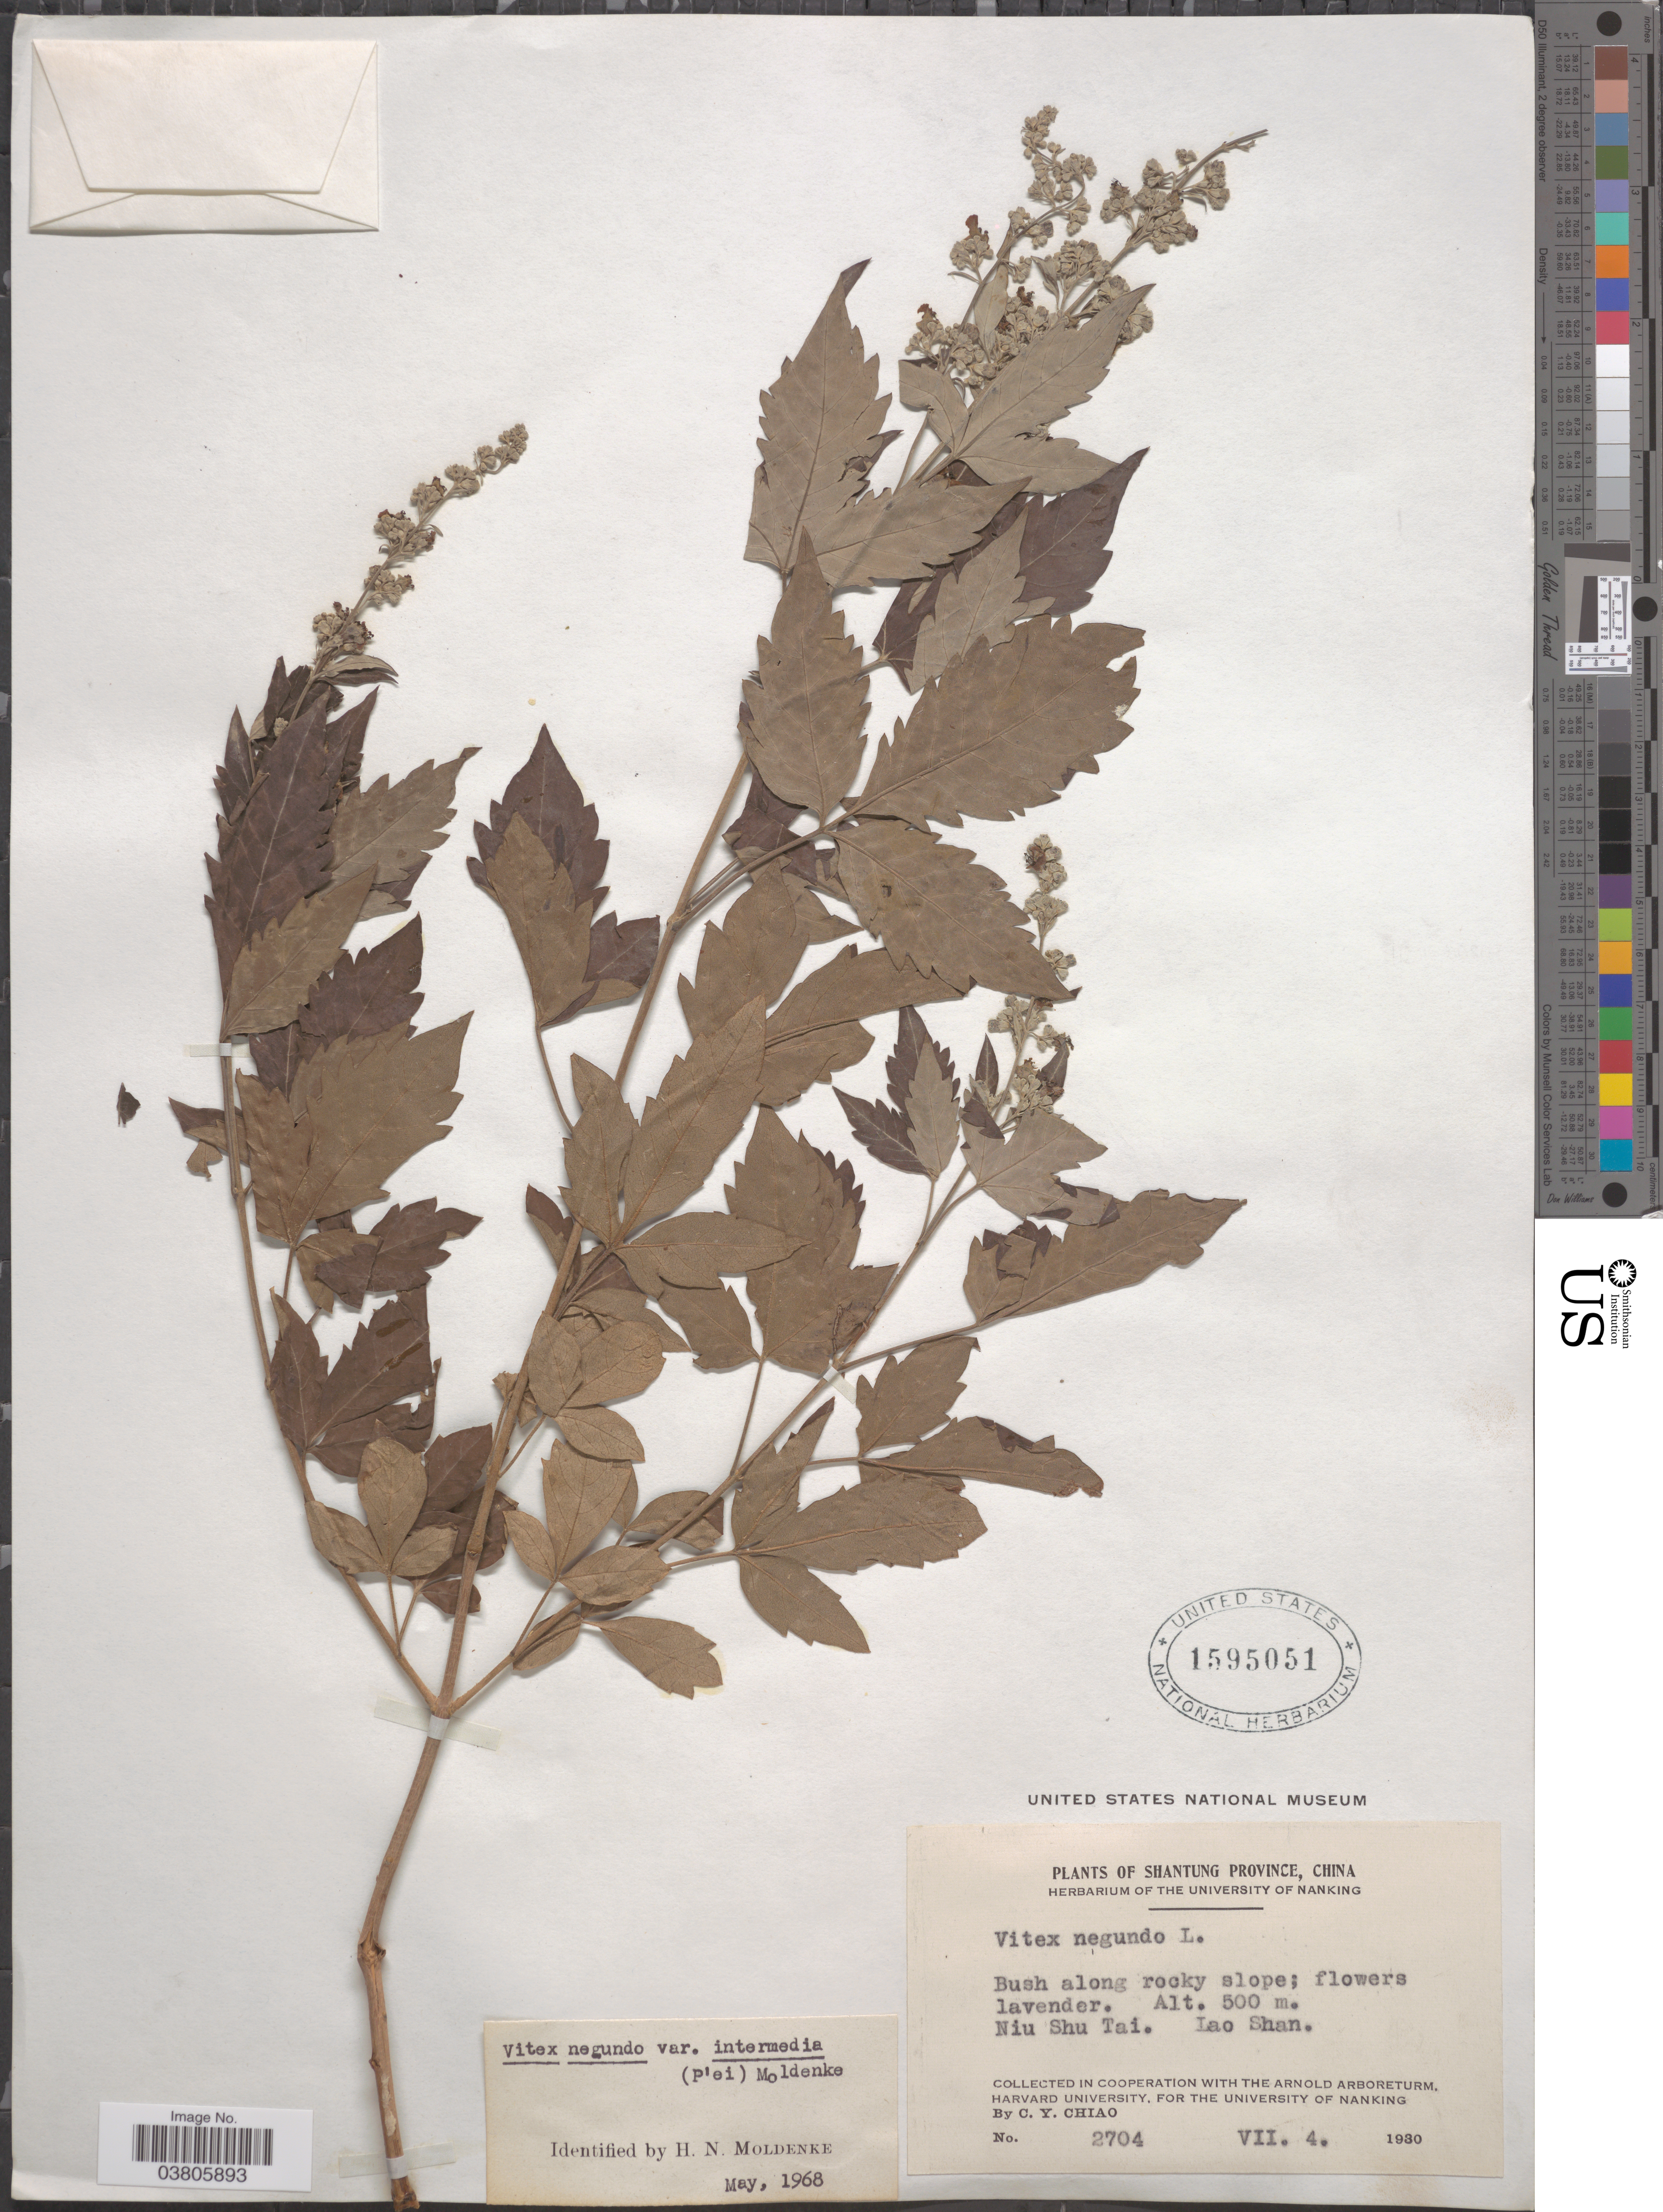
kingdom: Plantae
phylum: Tracheophyta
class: Magnoliopsida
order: Lamiales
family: Lamiaceae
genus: Vitex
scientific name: Vitex negundo var. intermedia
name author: (C. Pei) Moldenke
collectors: C. Y. Chiao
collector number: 2704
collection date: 1930-07-04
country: China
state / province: Shandong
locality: Shantung Province. Niu Shu Tai. Lao Shan.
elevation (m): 500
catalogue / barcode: US 1595051